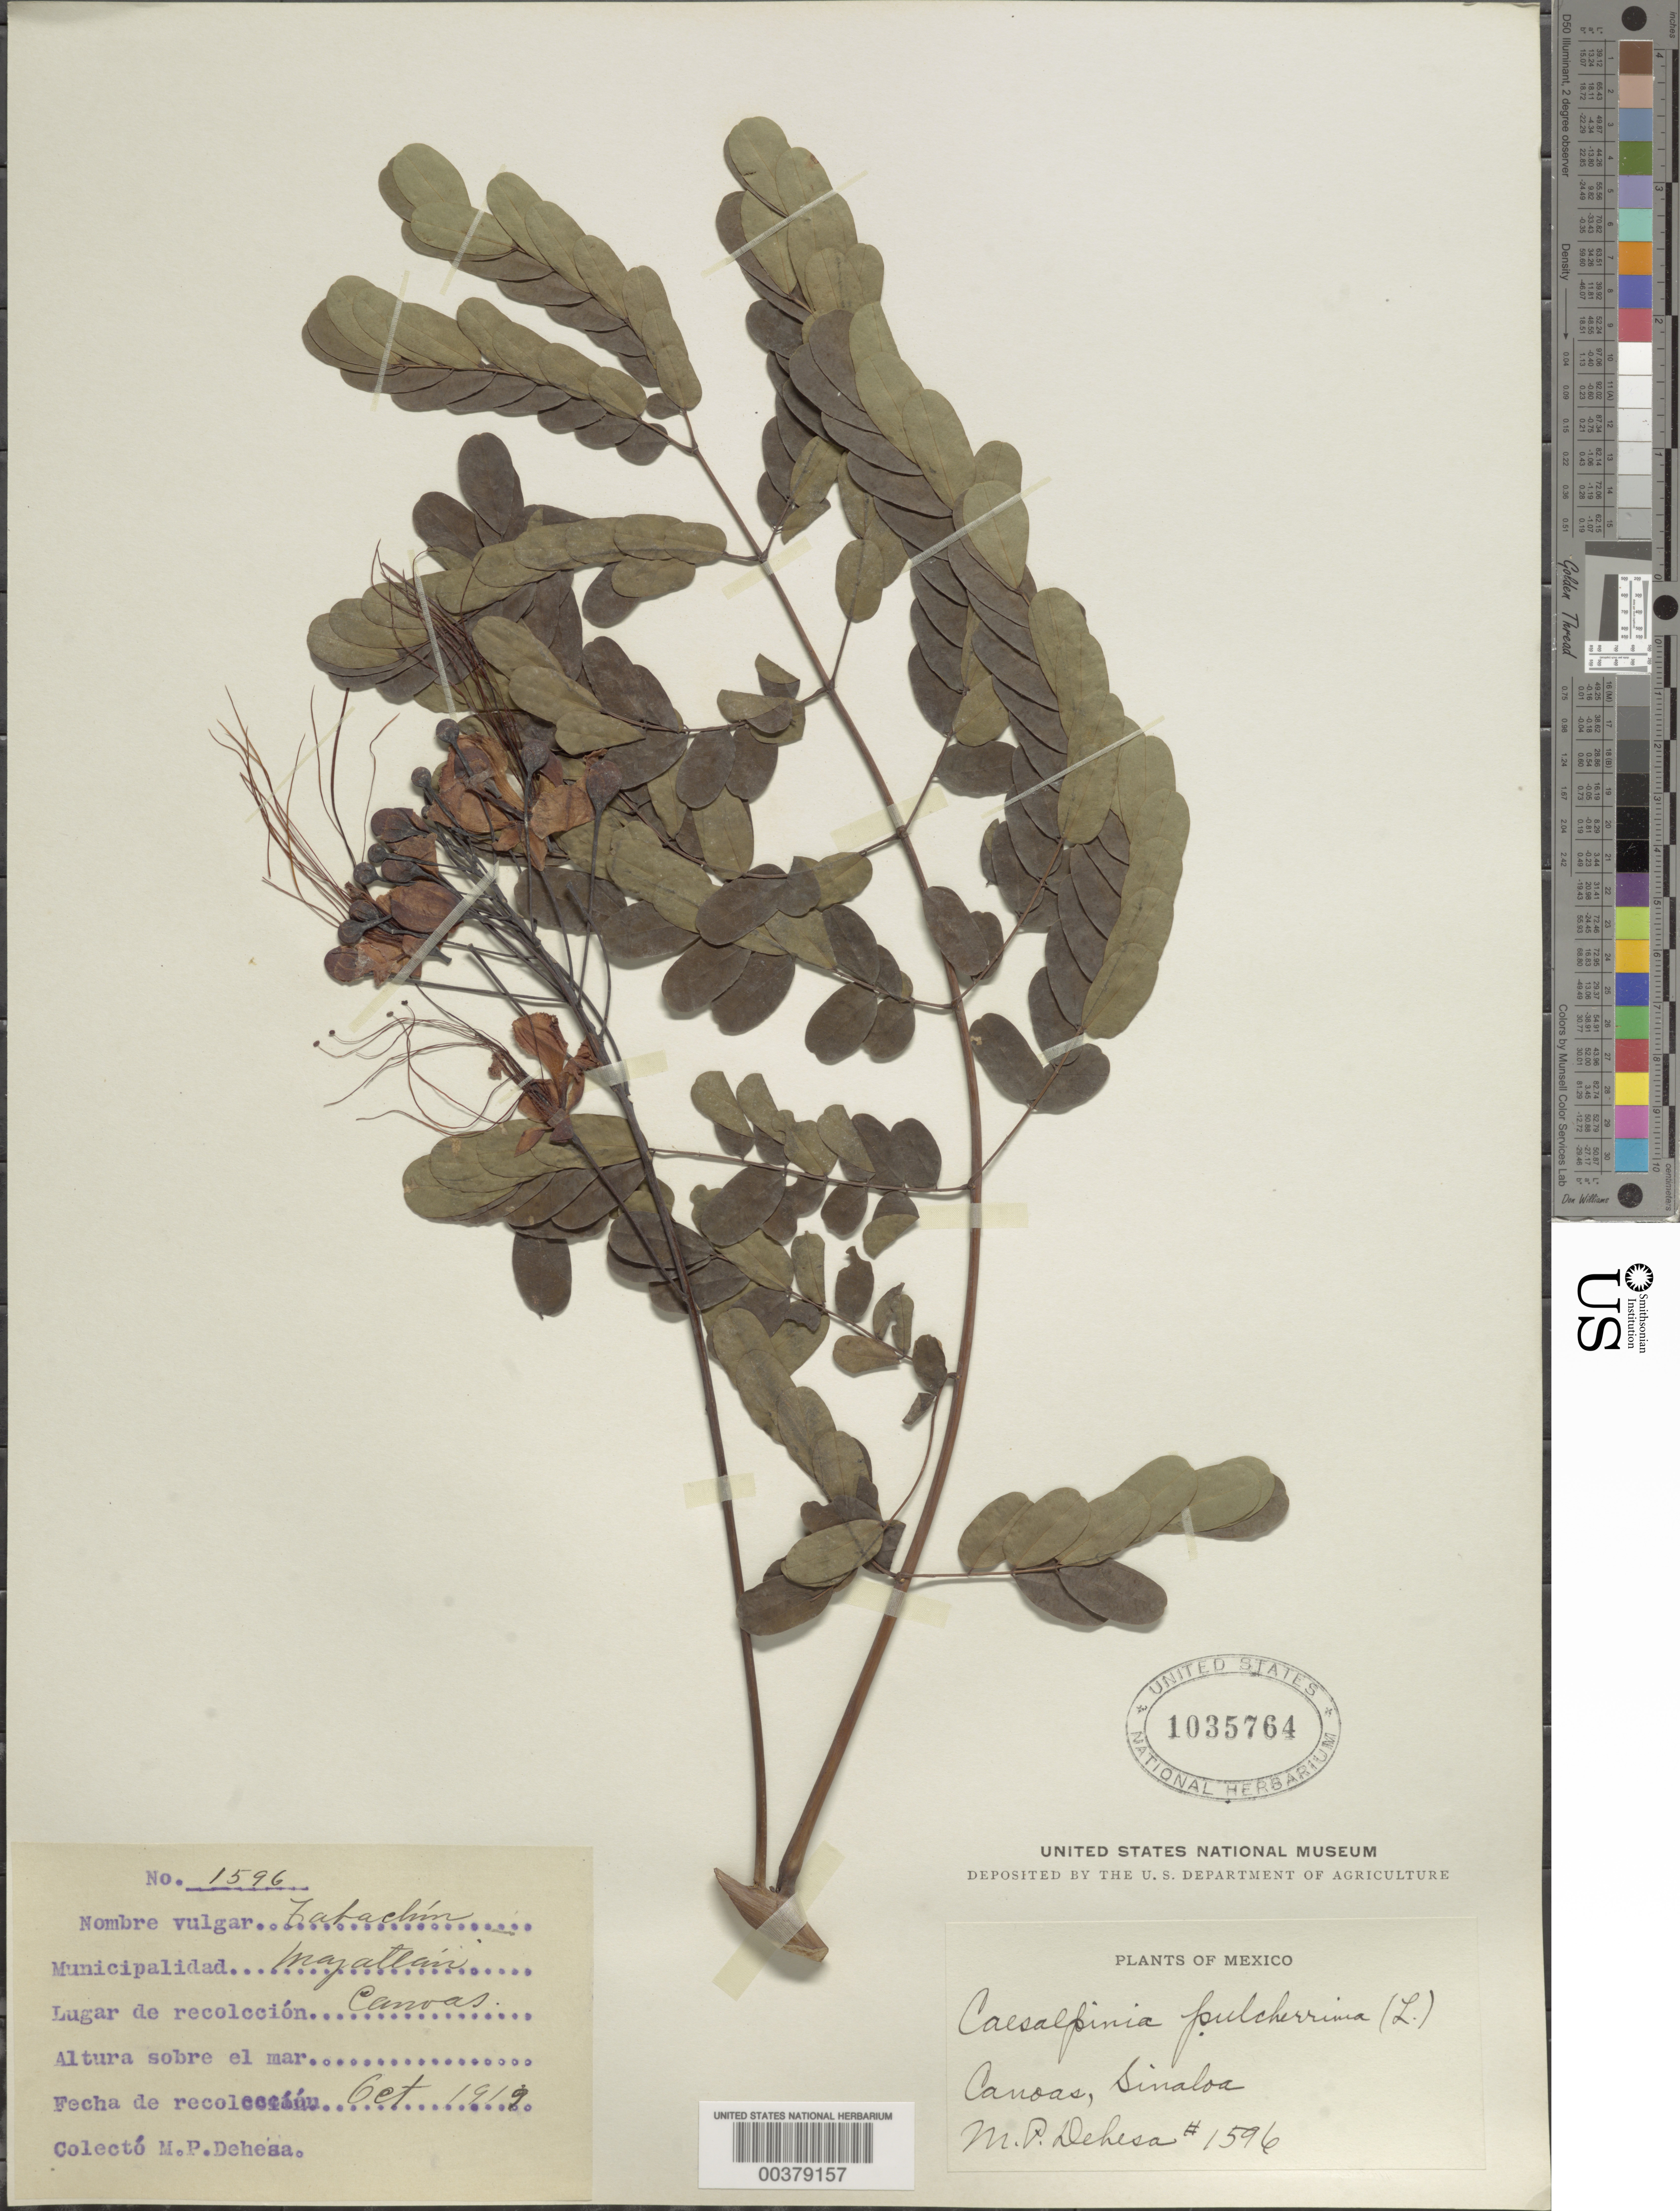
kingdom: Plantae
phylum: Tracheophyta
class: Magnoliopsida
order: Fabales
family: Fabaceae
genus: Caesalpinia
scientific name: Caesalpinia pulcherrima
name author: (L.) Sw.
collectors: M. Dehesa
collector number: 1596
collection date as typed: Oct 1919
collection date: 1919-10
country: Mexico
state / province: Sinaloa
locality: Mazatlan; canoas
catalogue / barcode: US 1035764